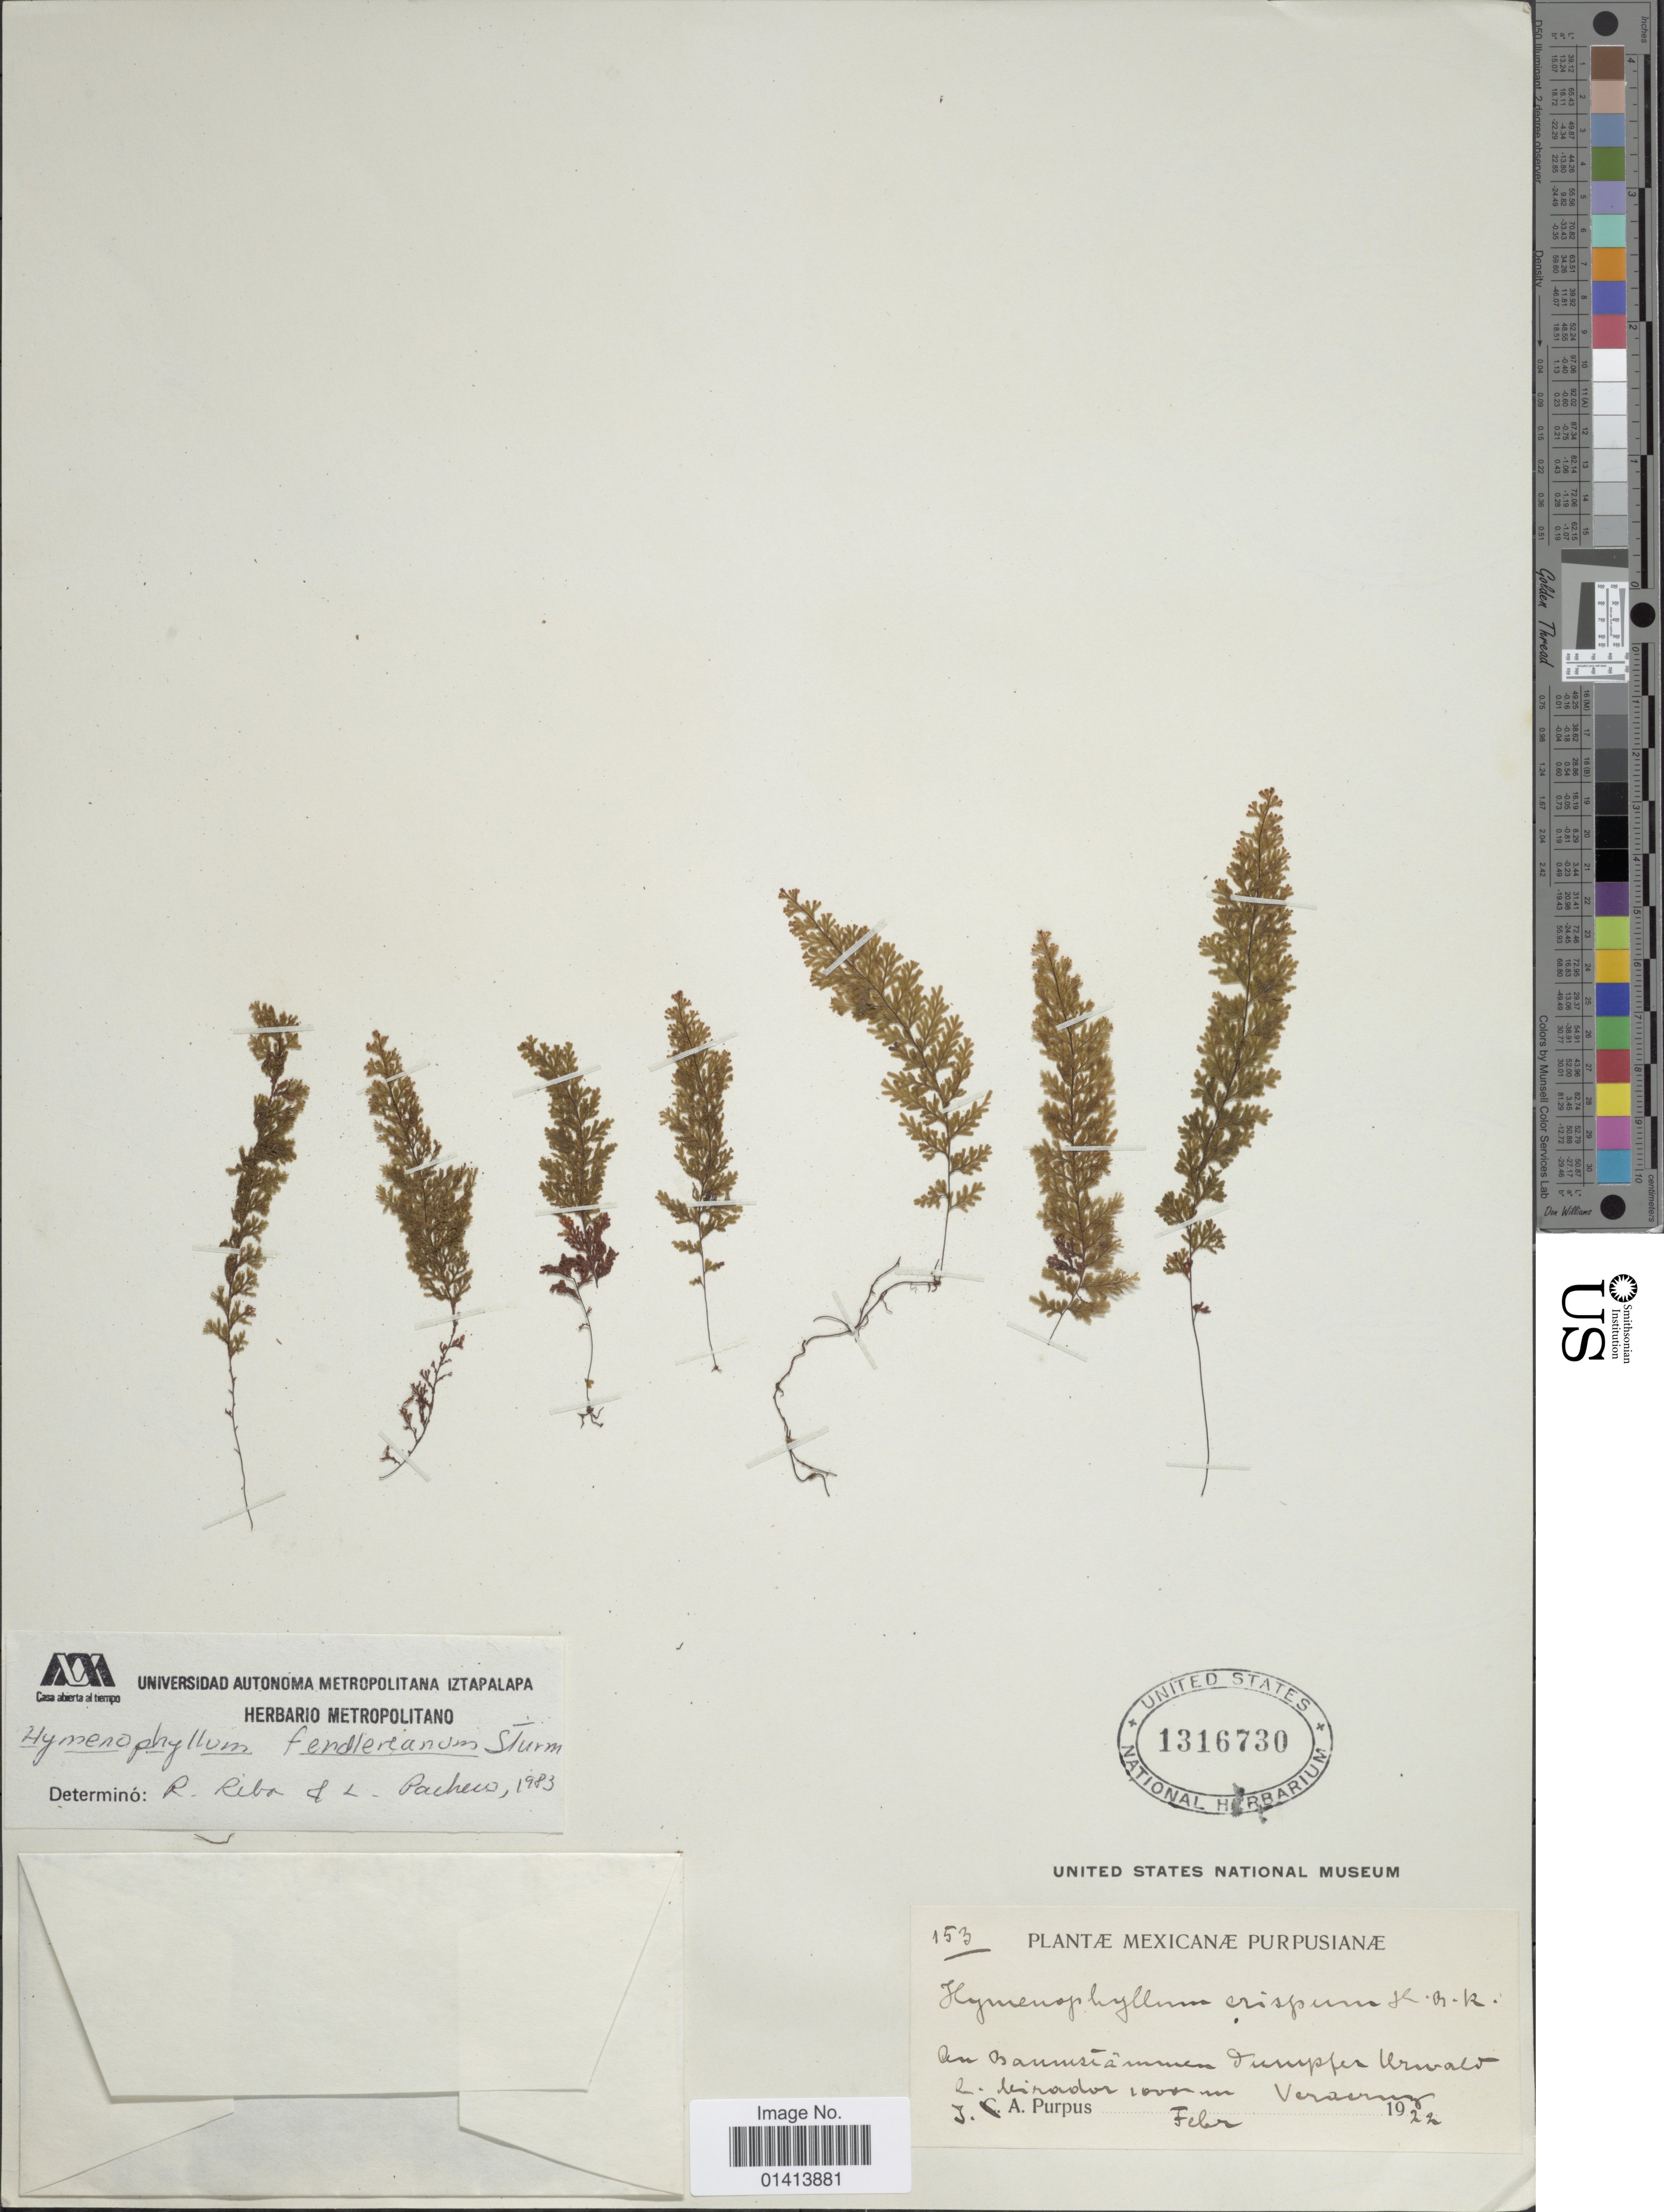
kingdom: Plantae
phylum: Tracheophyta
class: Polypodiopsida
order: Hymenophyllales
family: Hymenophyllaceae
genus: Hymenophyllum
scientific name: Hymenophyllum fendlerianum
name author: J.W. Sturm in Mart.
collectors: J. A. Purpus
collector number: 153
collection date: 1922-02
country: Mexico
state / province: Veracruz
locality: Mirador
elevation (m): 1000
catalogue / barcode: US 1316730